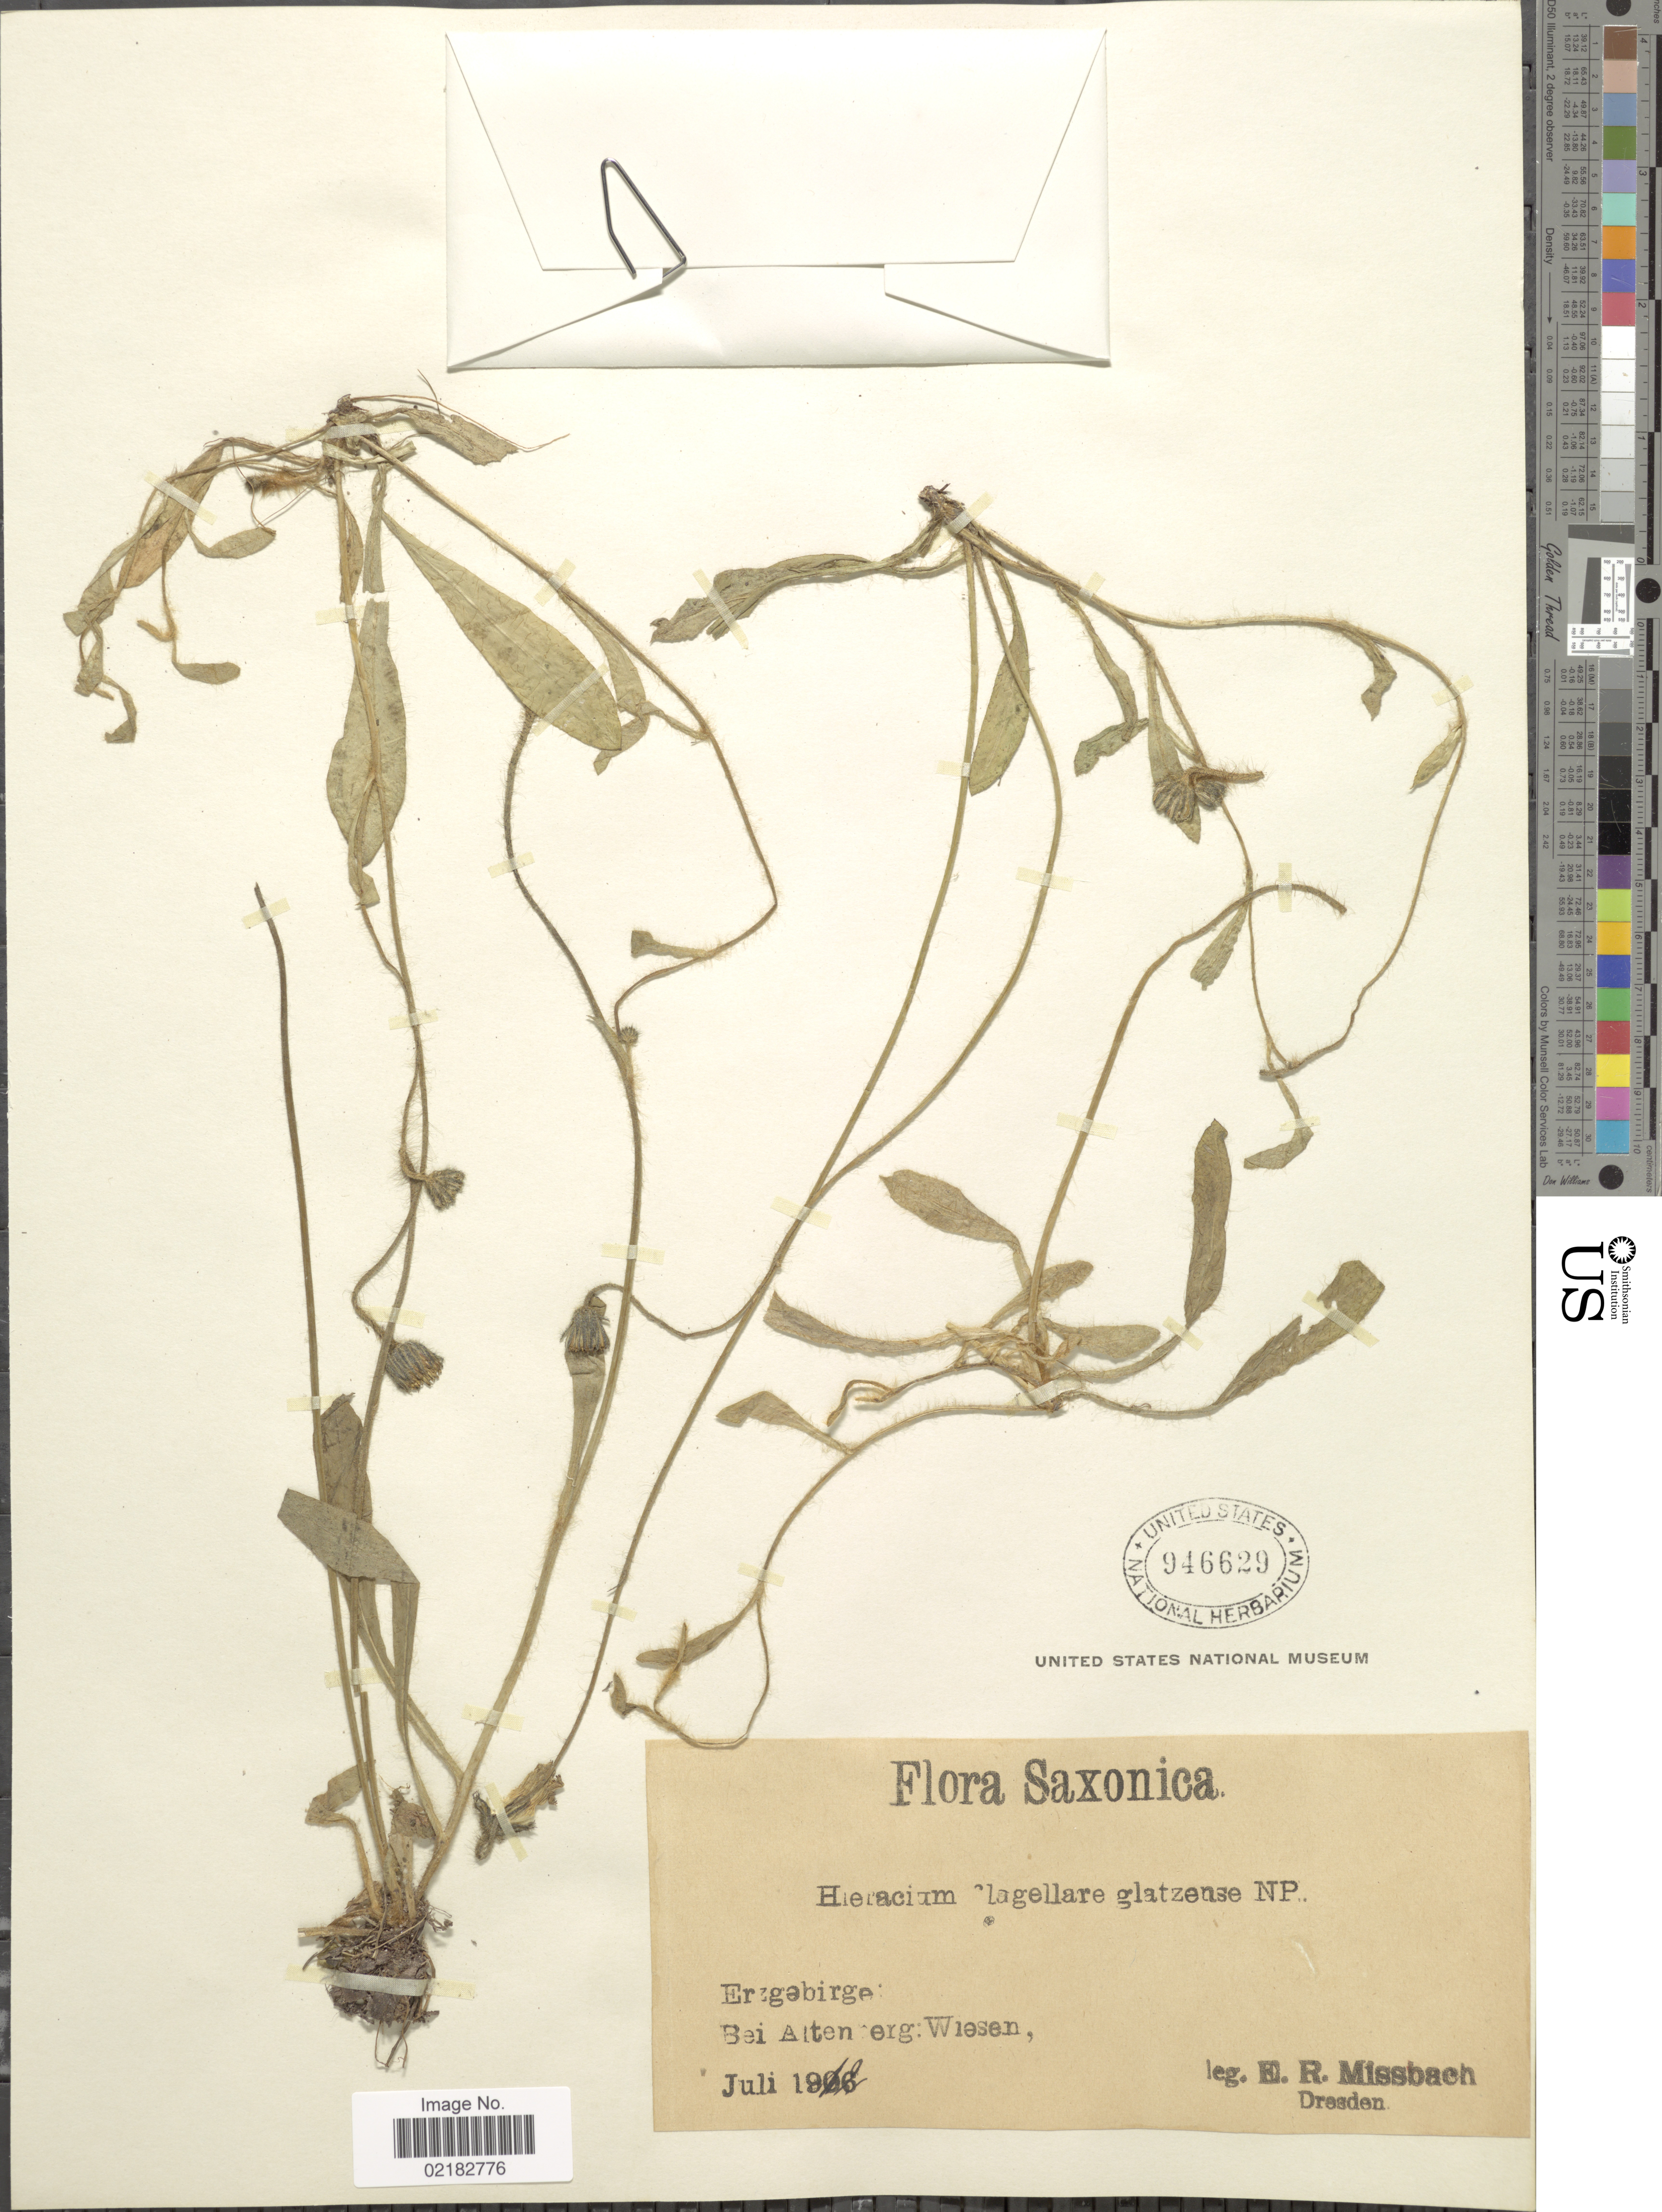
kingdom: Plantae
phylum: Tracheophyta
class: Magnoliopsida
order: Asterales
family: Asteraceae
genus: Pilosella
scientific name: Pilosella flagellaris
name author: (Willd.) Arvet-Touvet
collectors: E. Missbach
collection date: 1912-07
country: Germany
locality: Erzgebirge: bei Altenberg: Wiesen. Saxonica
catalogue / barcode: US 946629